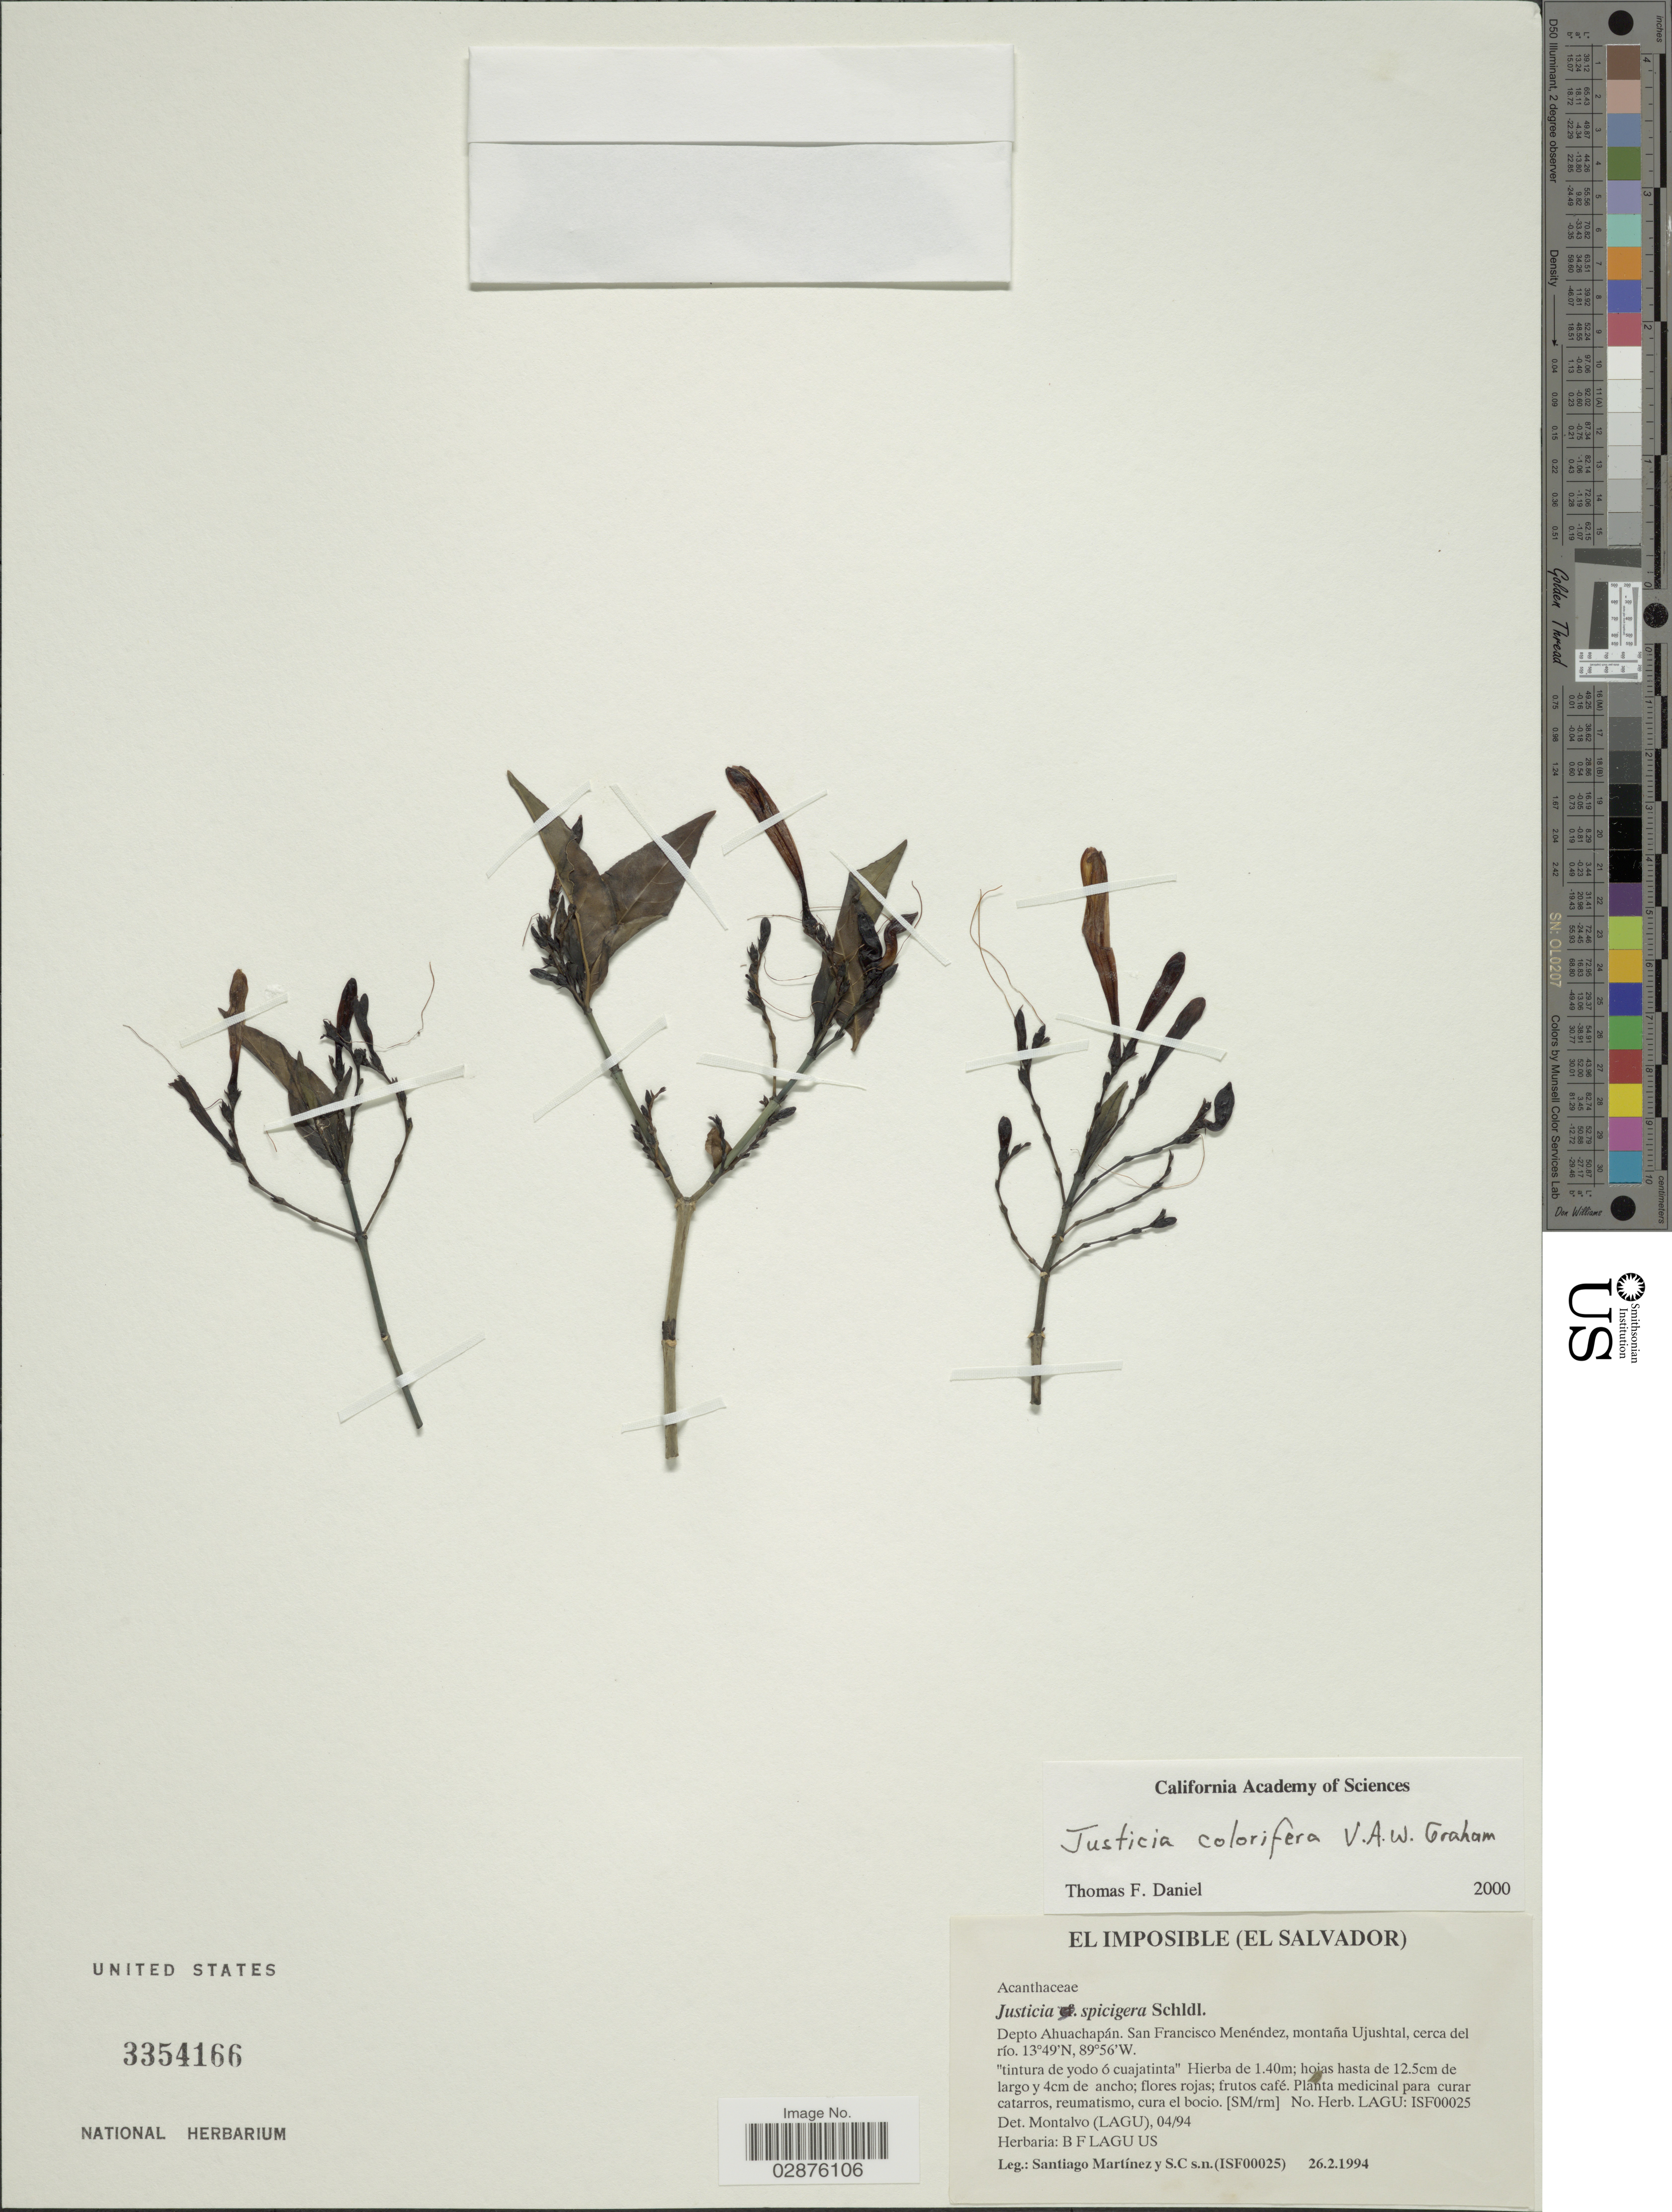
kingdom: Plantae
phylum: Tracheophyta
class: Magnoliopsida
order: Lamiales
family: Acanthaceae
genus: Justicia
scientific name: Justicia colorifera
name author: V.A.W. Graham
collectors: S. Martinez & S. C.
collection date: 1994-02-26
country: El Salvador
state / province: Ahuachapan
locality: Depto Ahuachapán, San Francisco Menéndez, montaña Ujushtl, cerca del río, El Imposible.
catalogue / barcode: US 3354166